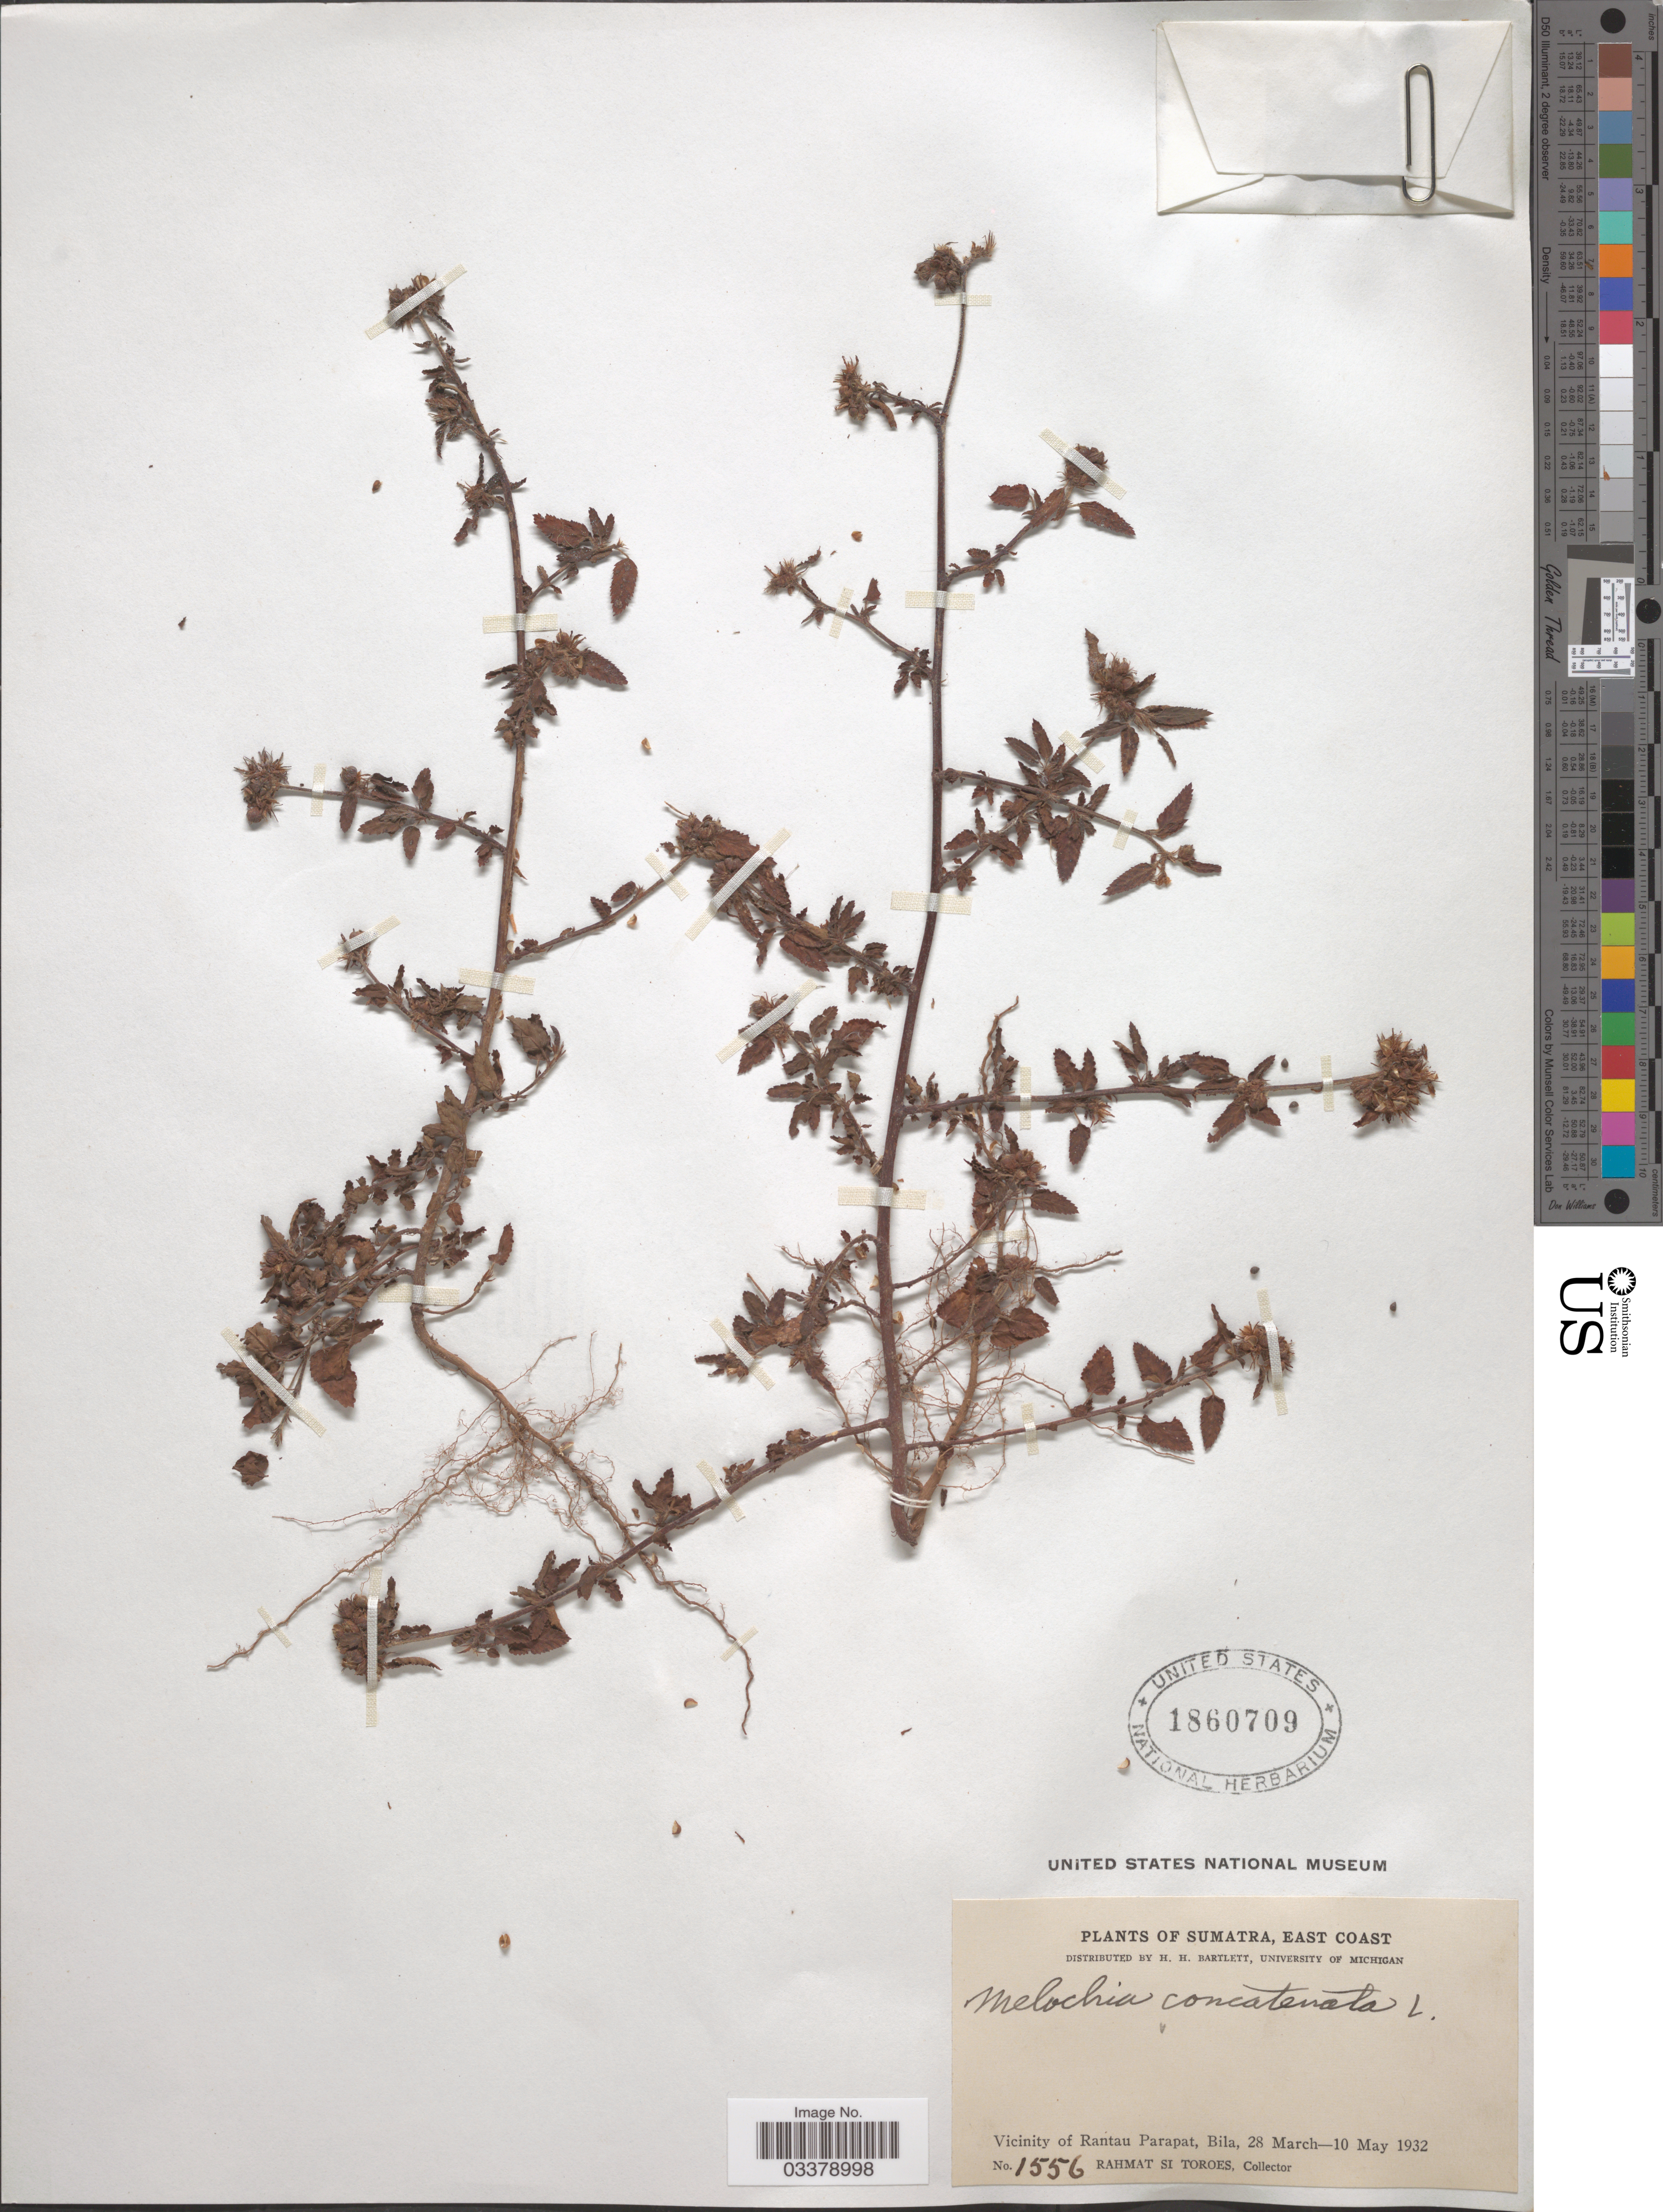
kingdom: Plantae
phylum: Tracheophyta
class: Magnoliopsida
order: Malvales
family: Malvaceae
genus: Melochia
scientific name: Melochia corchorifolia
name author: L.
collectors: Rahmat Si Boeea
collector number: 1556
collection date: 1932-03-28/1932-05-10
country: Indonesia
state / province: Sumatra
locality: East Coast, Vicinity of Rantau Parapat, Bila.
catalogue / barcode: US 1860709